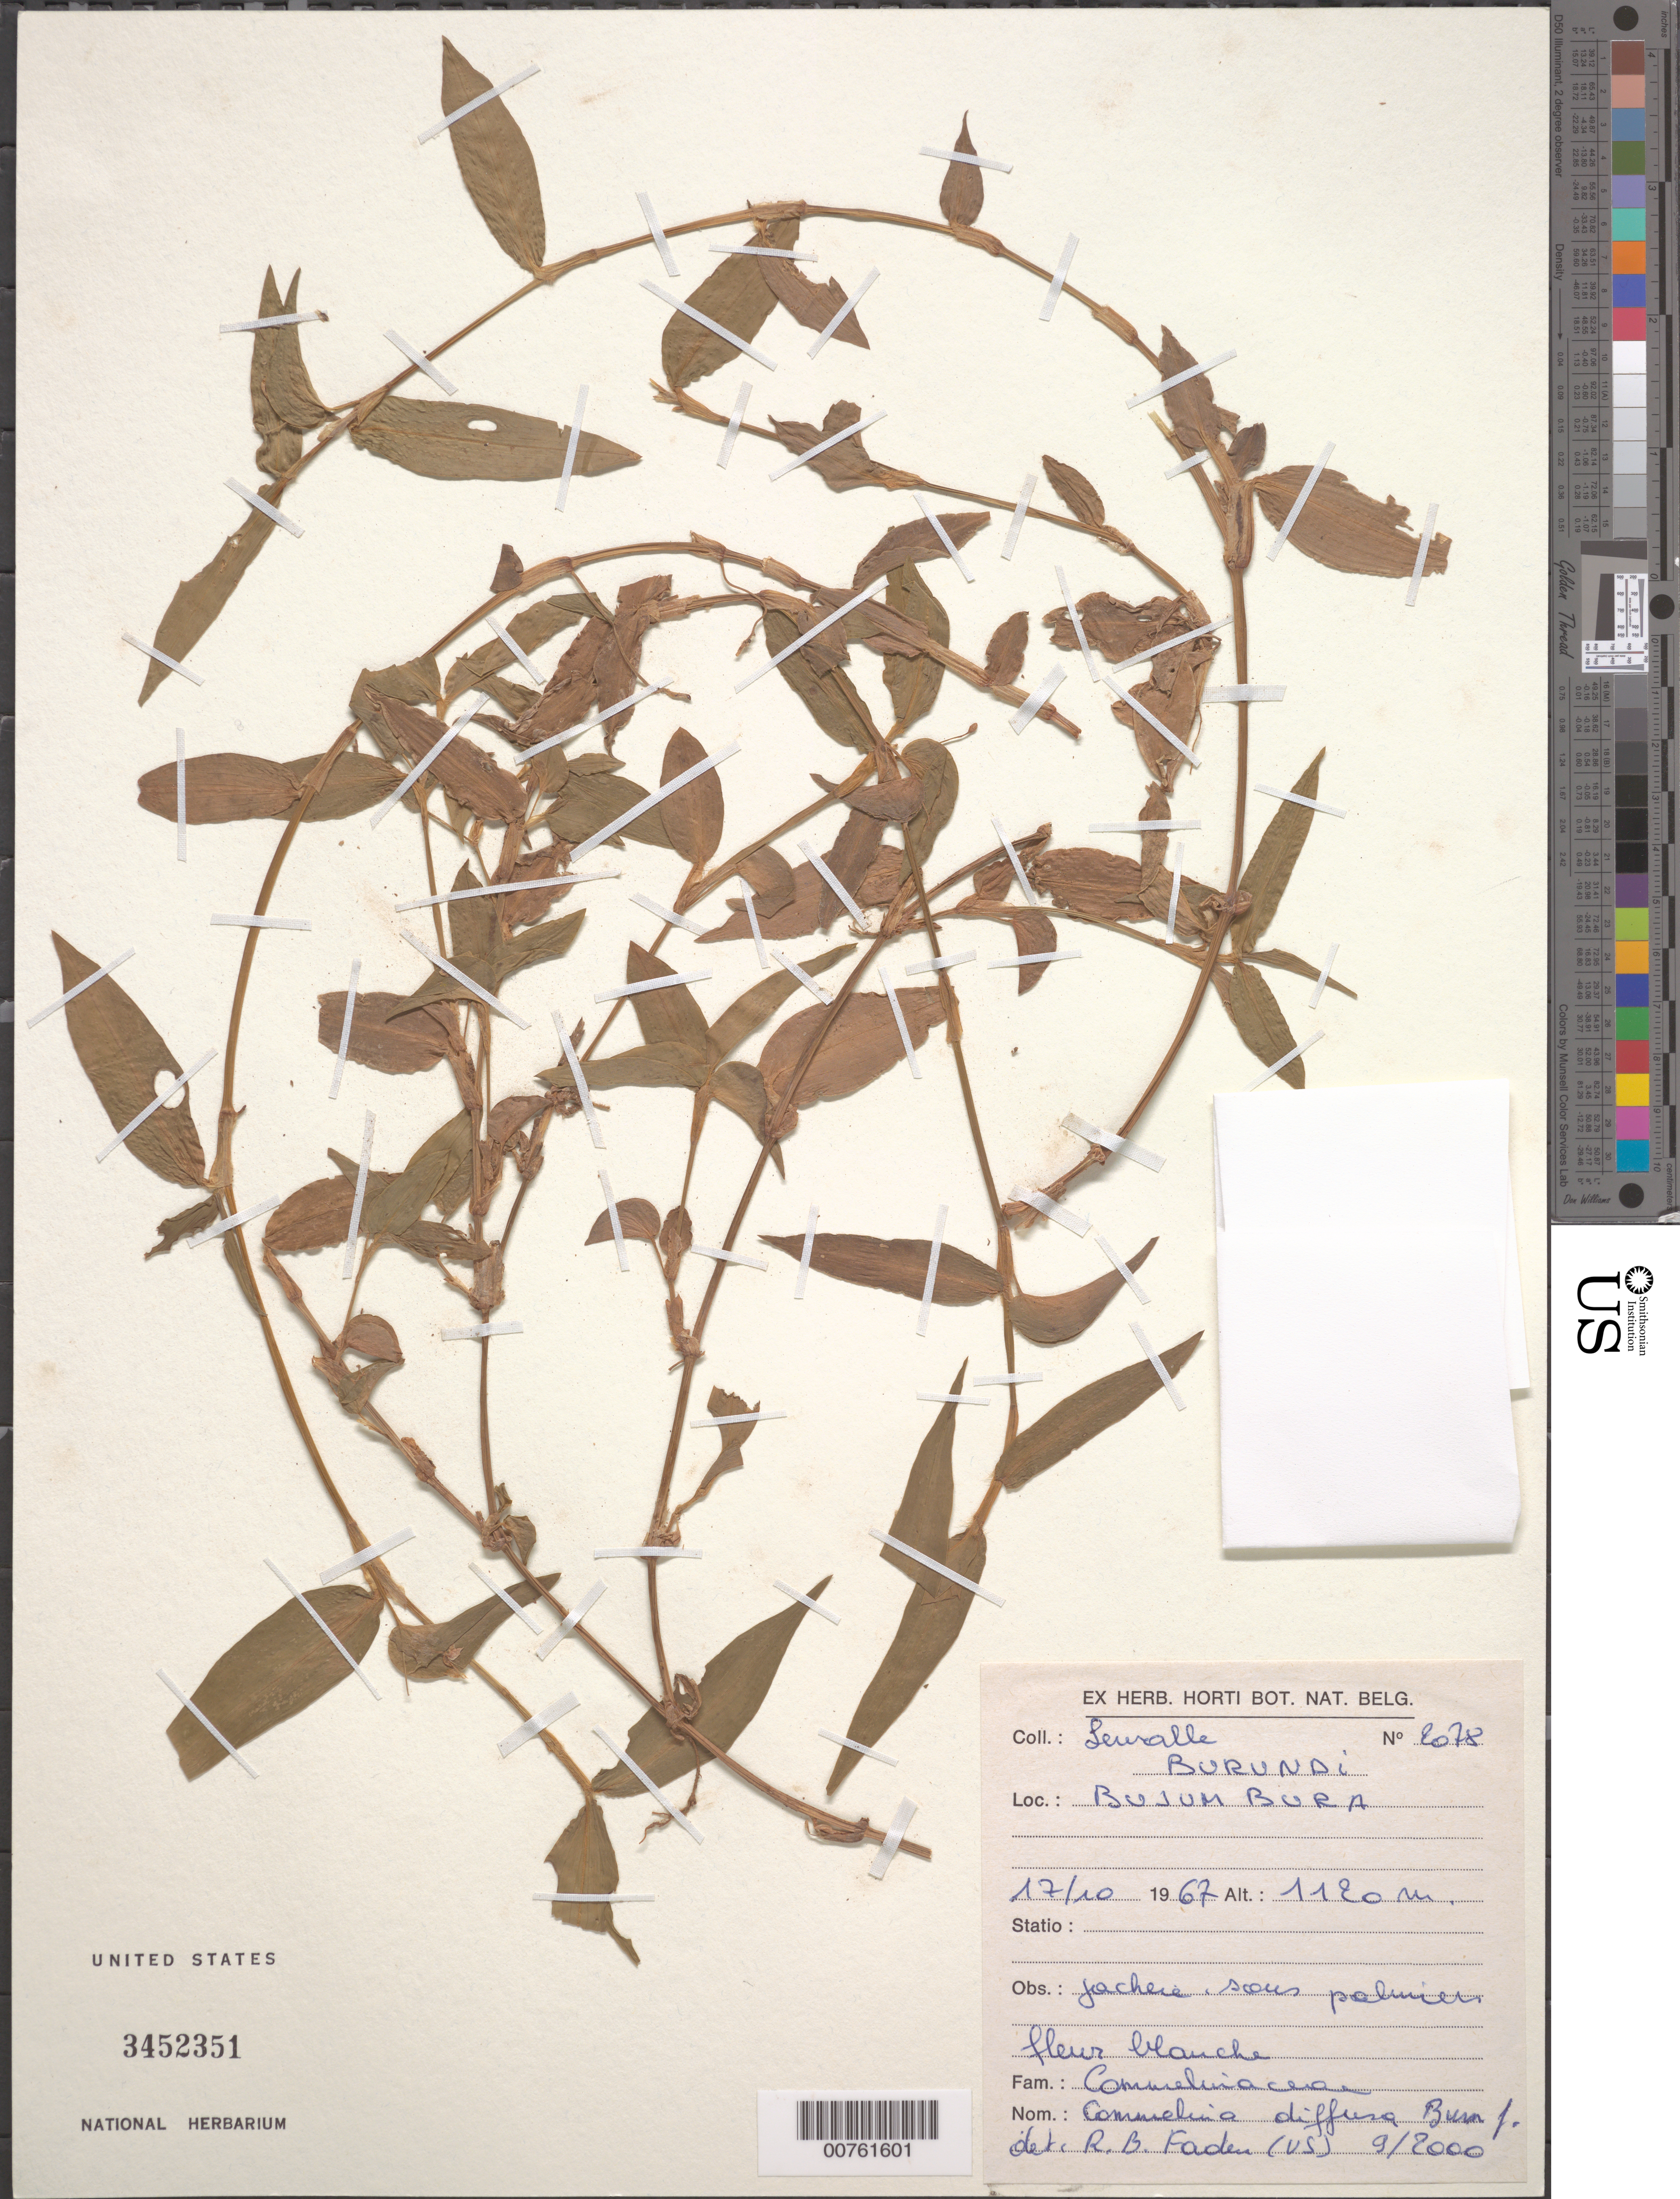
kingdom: Plantae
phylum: Tracheophyta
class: Liliopsida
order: Commelinales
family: Commelinaceae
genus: Commelina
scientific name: Commelina diffusa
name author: Burm. f.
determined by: Faden, Robert B., (US), Smithsonian Institution - National Museum of Natural History (UNITED STATES)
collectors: -. Lewalle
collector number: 2078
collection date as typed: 17 Oct 1967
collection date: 1967-10-17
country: Burundi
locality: Bujum Bura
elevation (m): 1190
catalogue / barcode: US 3452351